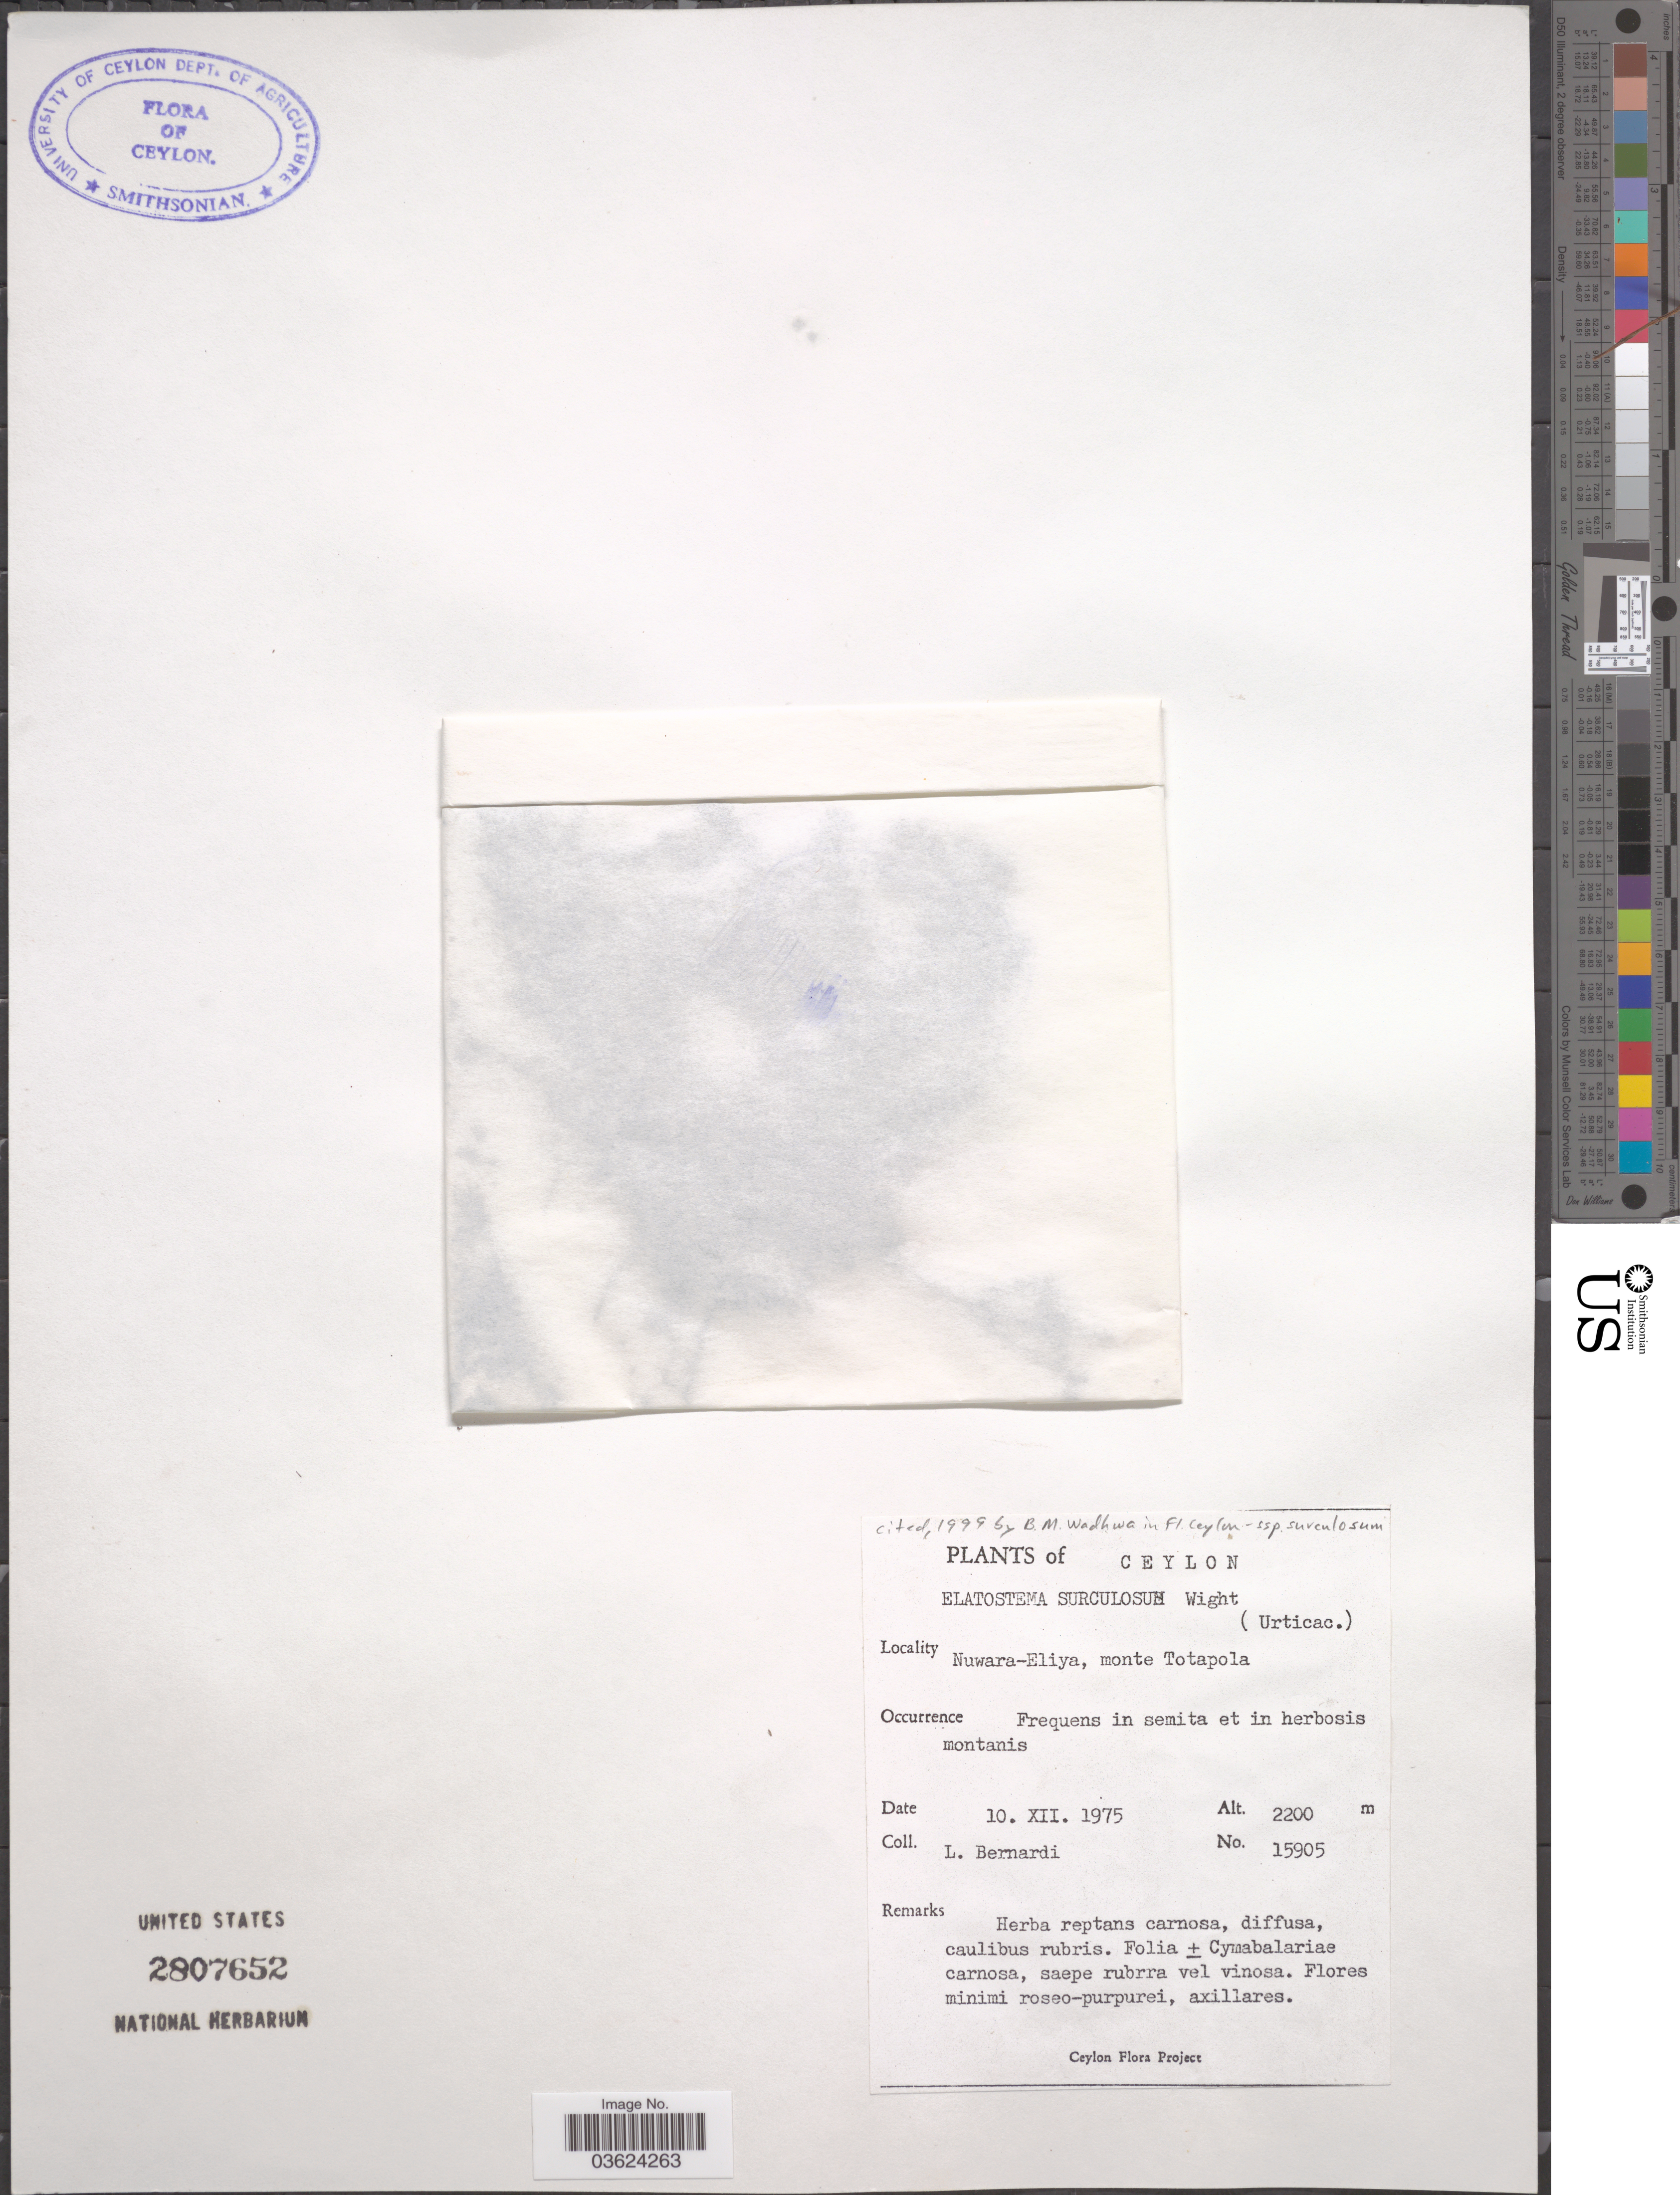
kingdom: Plantae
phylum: Tracheophyta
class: Magnoliopsida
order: Rosales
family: Urticaceae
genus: Elatostema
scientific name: Elatostema surculosum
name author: Wight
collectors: L. Bernardi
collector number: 15905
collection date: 1975-12-10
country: Sri Lanka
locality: Ceylon. Nuwara-Eliya, monte Totapola.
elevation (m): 2200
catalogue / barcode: US 2807652